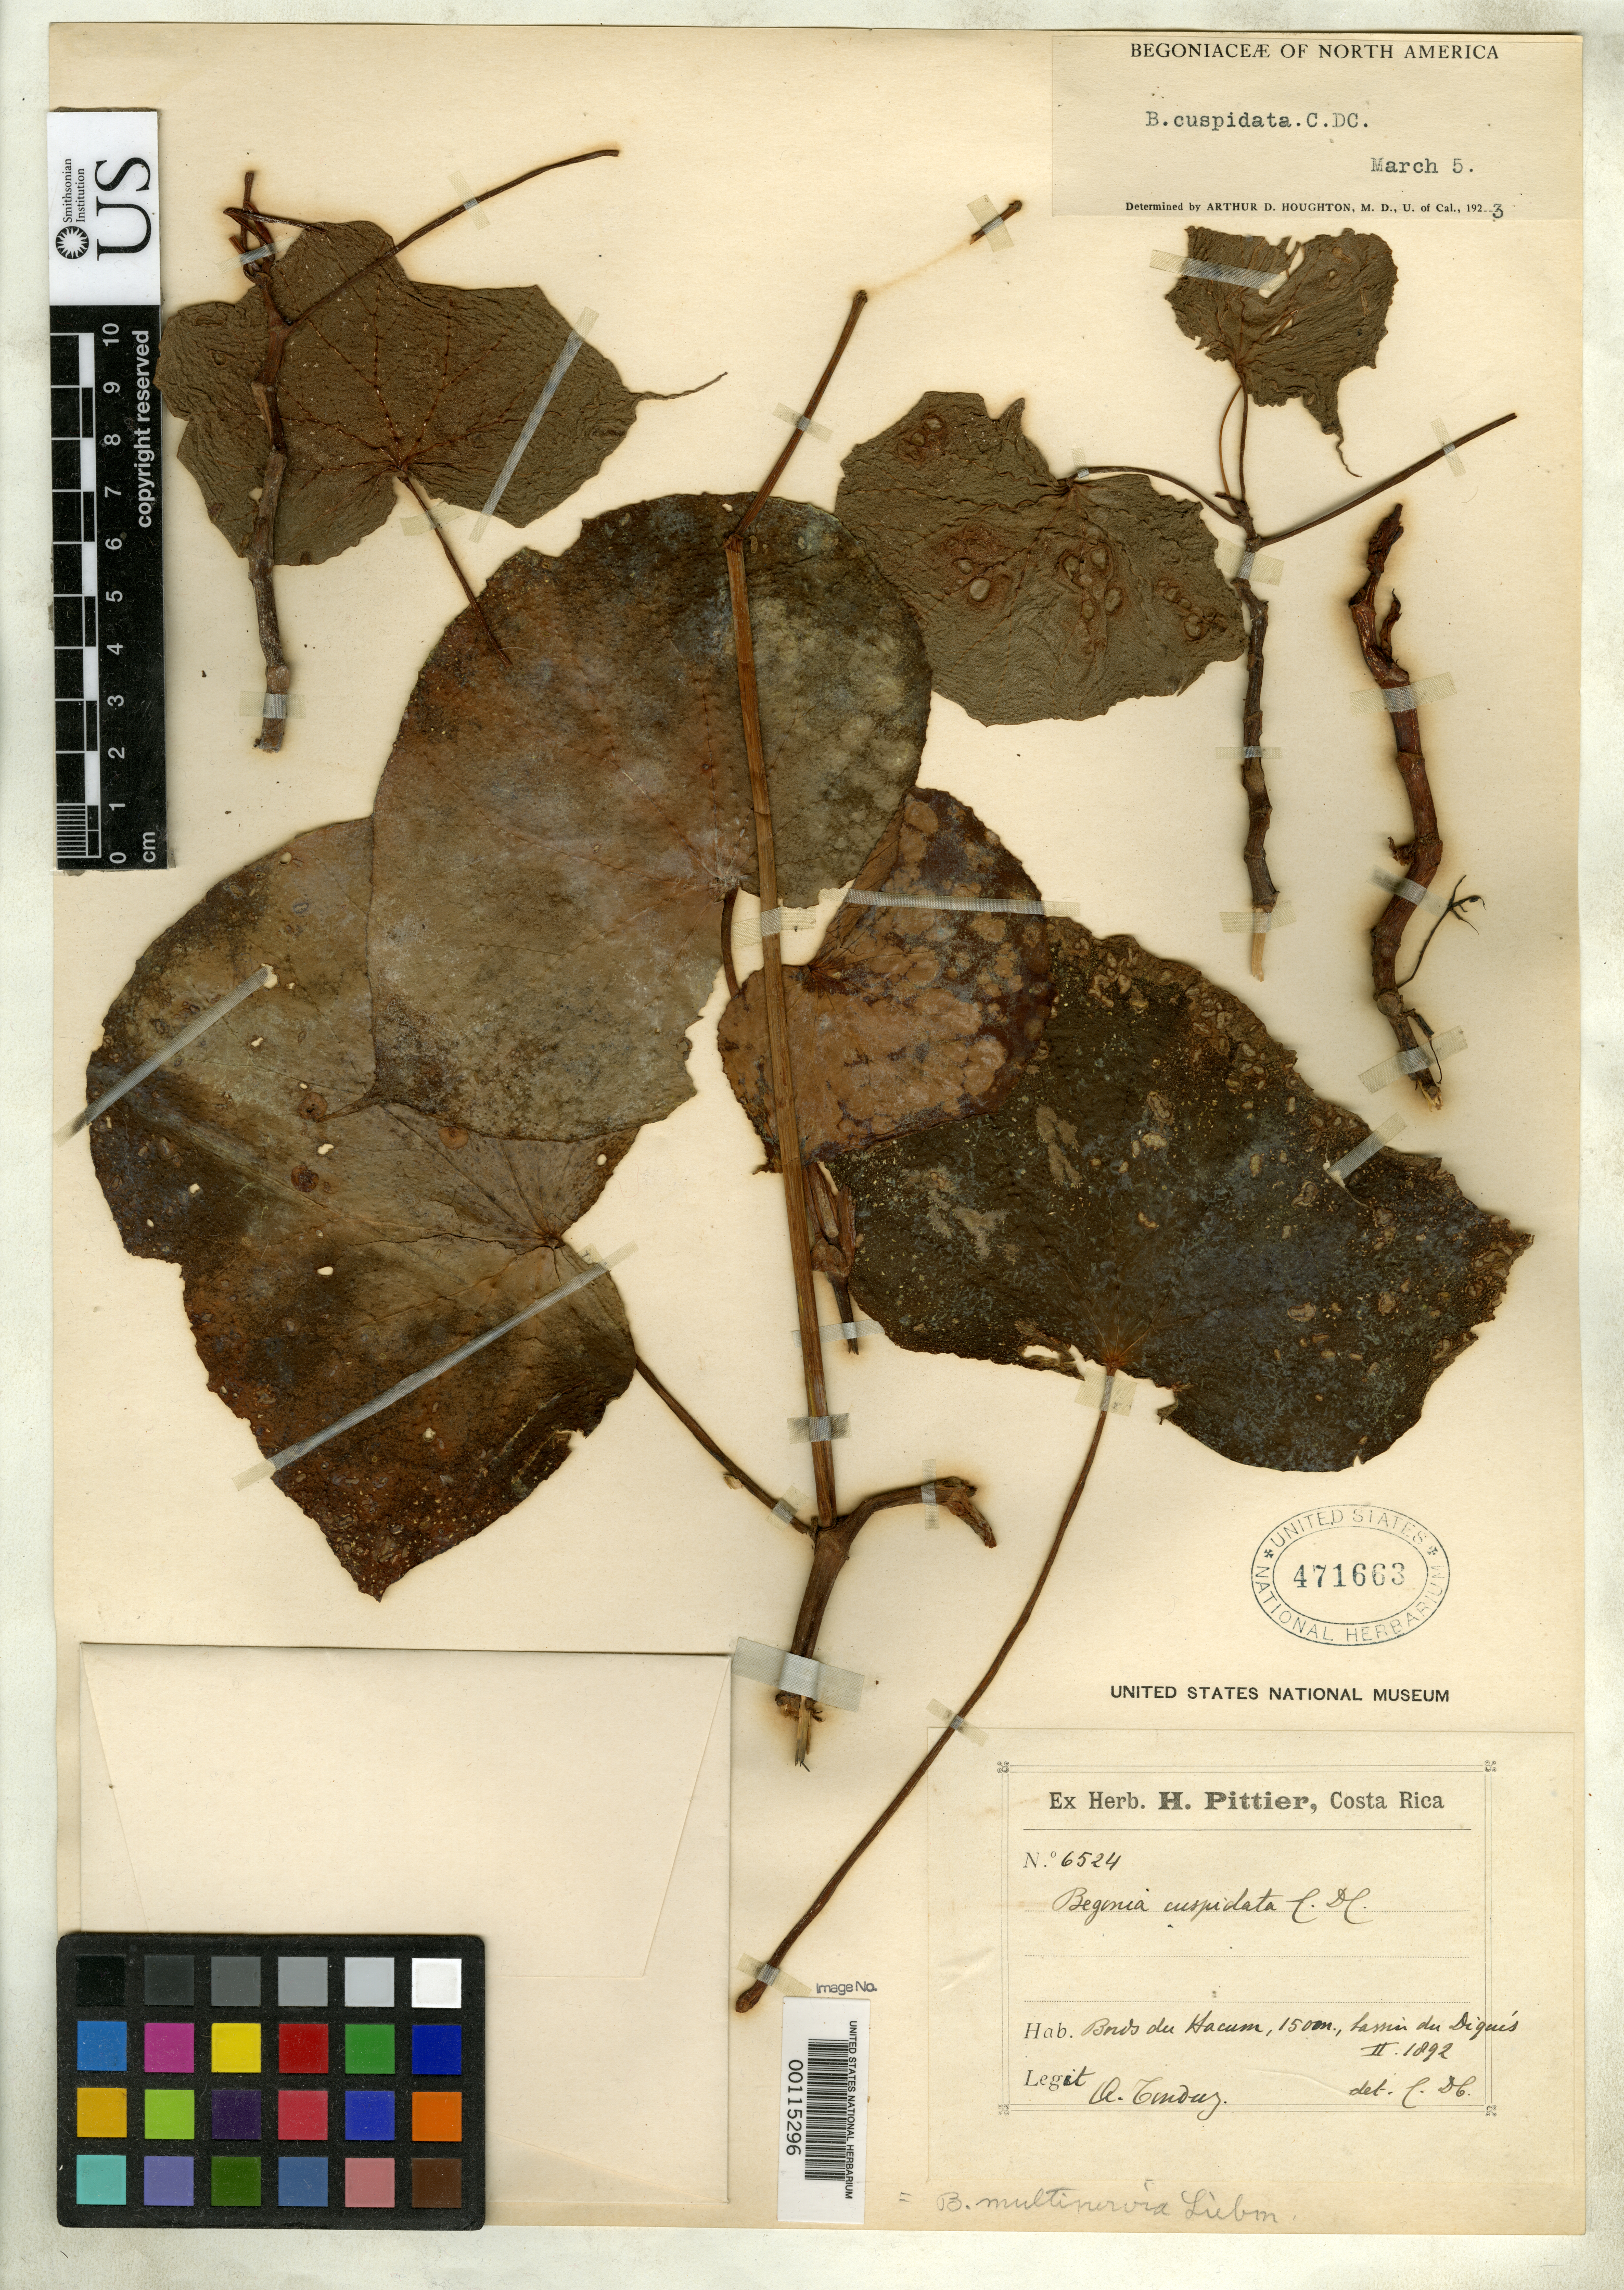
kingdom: Plantae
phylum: Tracheophyta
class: Magnoliopsida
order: Cucurbitales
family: Begoniaceae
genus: Begonia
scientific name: Begonia cuspidata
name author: C. DC.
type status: Type Collection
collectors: A. Tonduz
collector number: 6524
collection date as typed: Feb 1892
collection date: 1892-02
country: Costa Rica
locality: Rio Plantanar, Buenos Aires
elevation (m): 1500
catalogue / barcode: US 471663